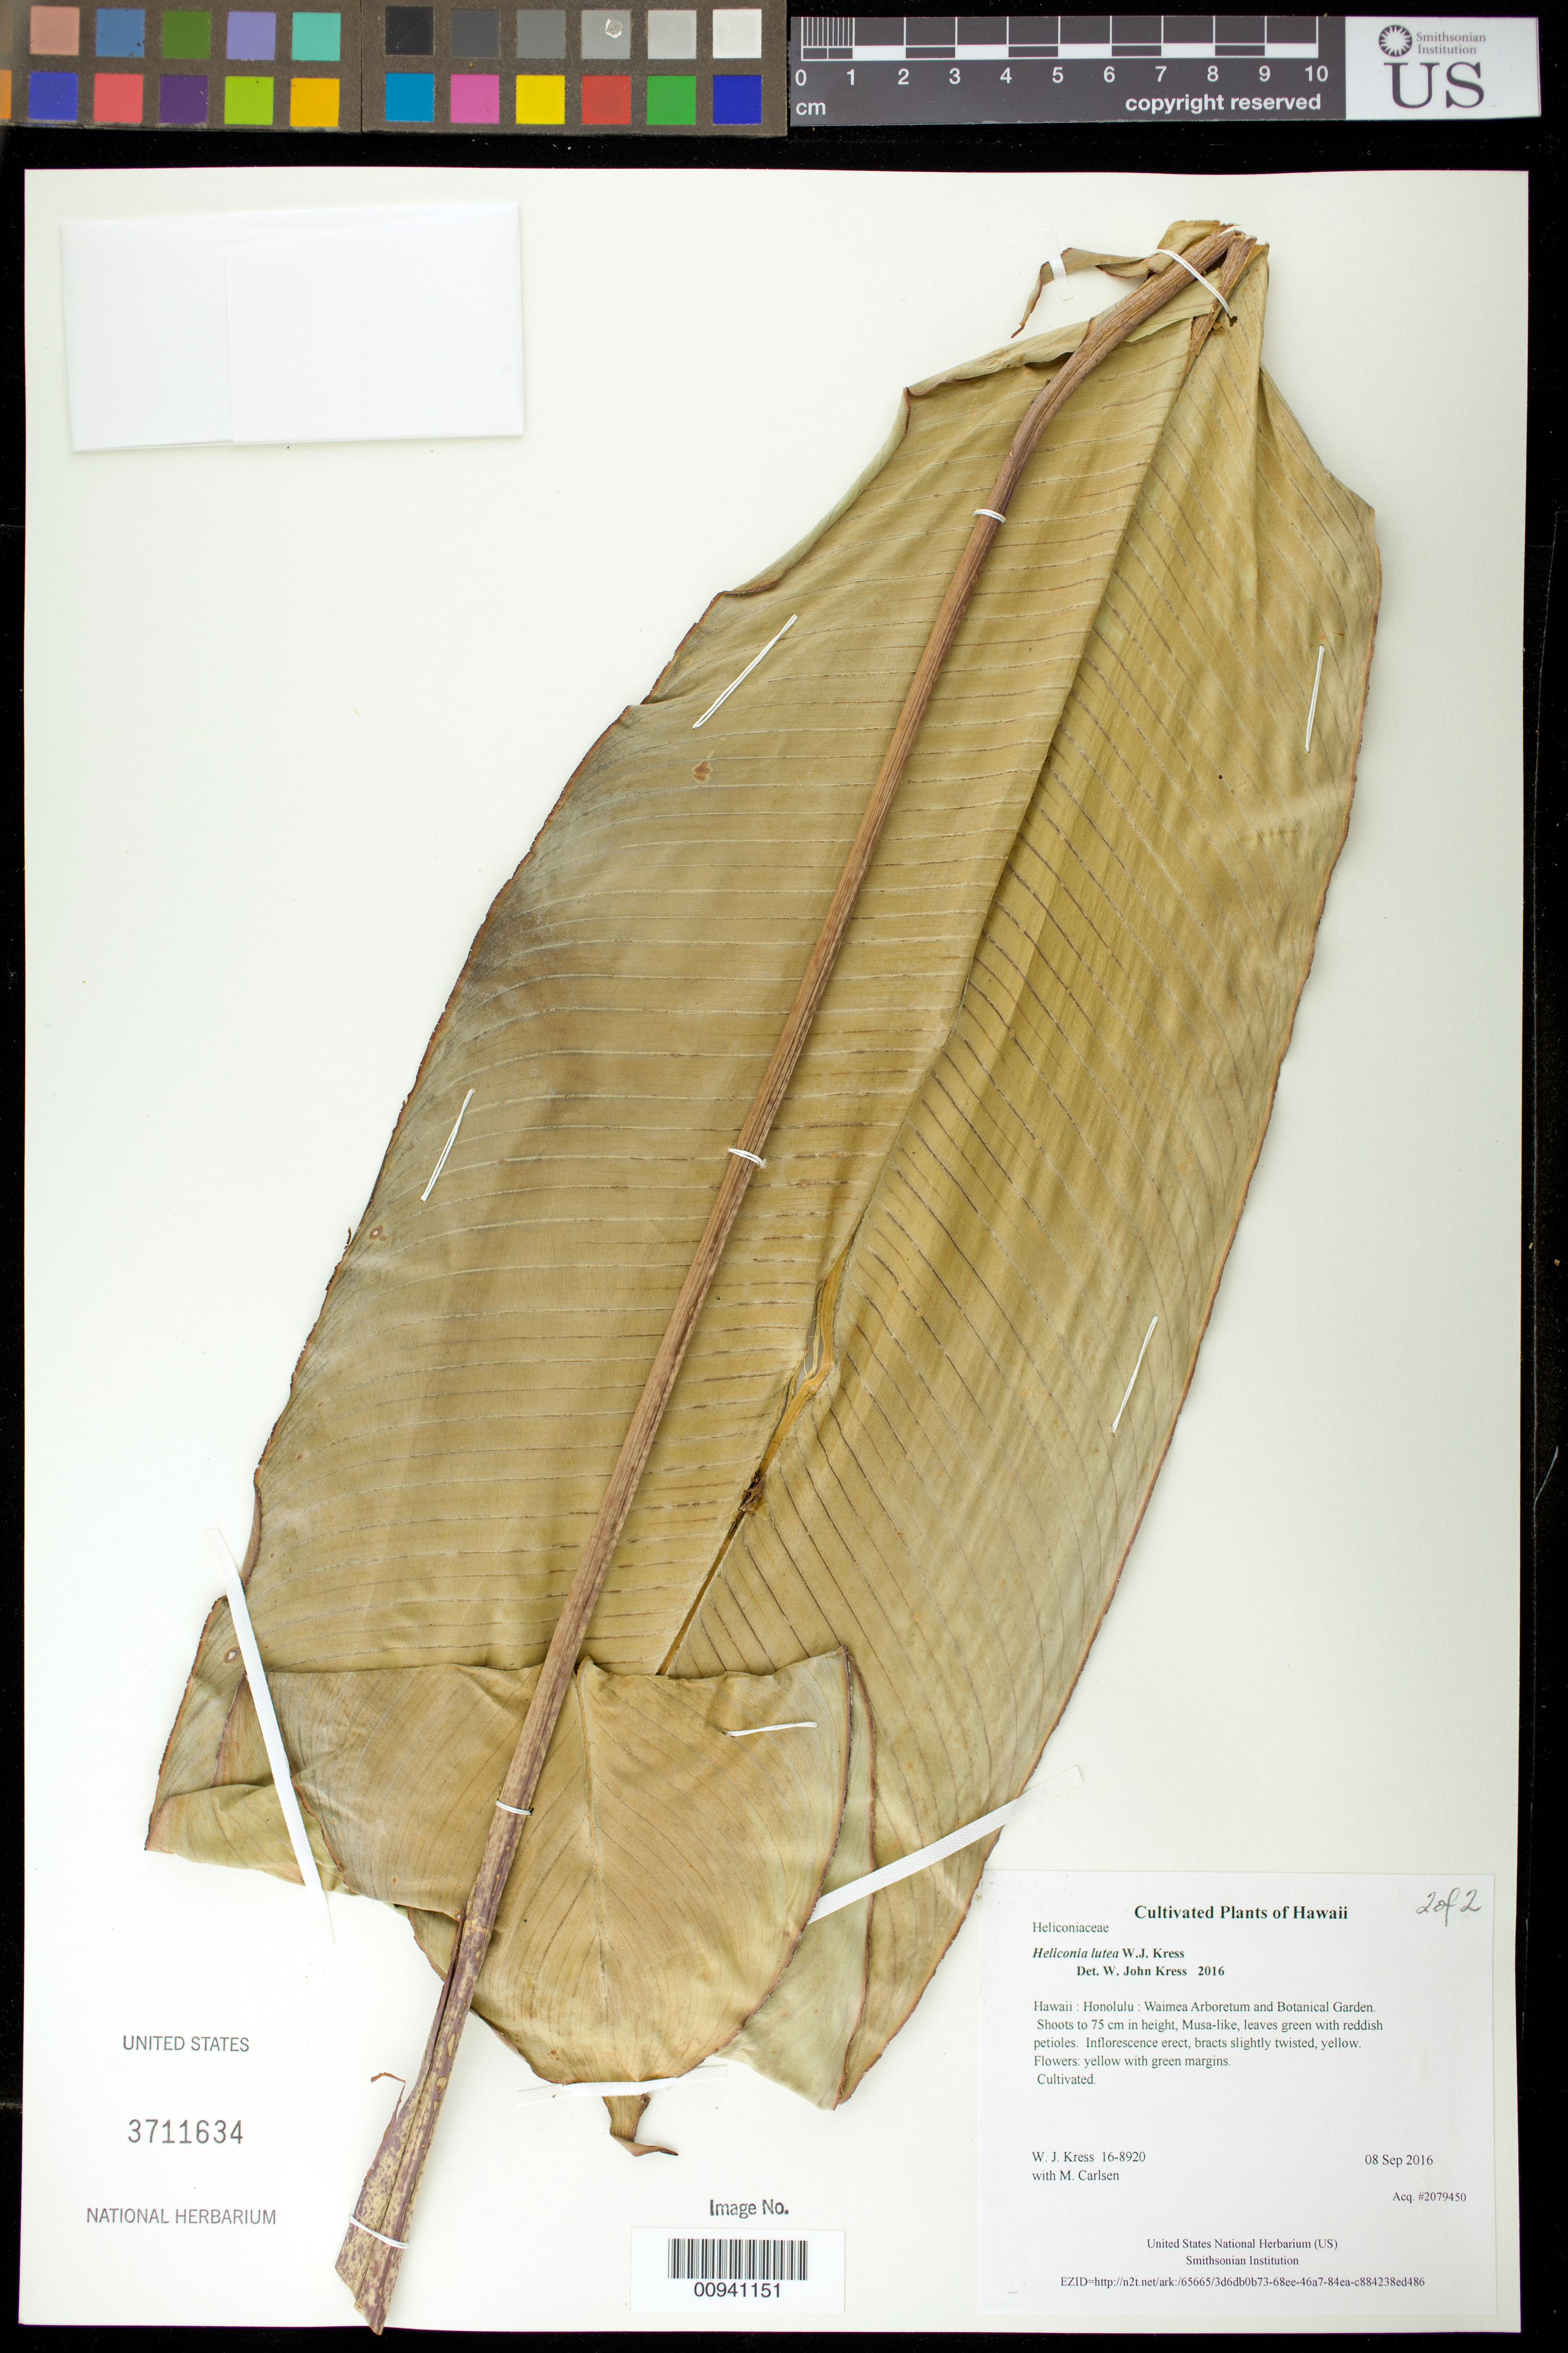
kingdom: Plantae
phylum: Tracheophyta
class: Liliopsida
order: Zingiberales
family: Heliconiaceae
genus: Heliconia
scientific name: Heliconia lutea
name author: W.J. Kress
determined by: Kress, W. J., (US), Smithsonian Institution - National Museum of Natural History (UNITED STATES)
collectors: W. J. Kress & M. M. Carlsen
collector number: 16-8920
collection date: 2016-09-08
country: United States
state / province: Hawaii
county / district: Honolulu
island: Oahu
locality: Waimea Arboretum and Botanical Garden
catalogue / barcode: US 3711634